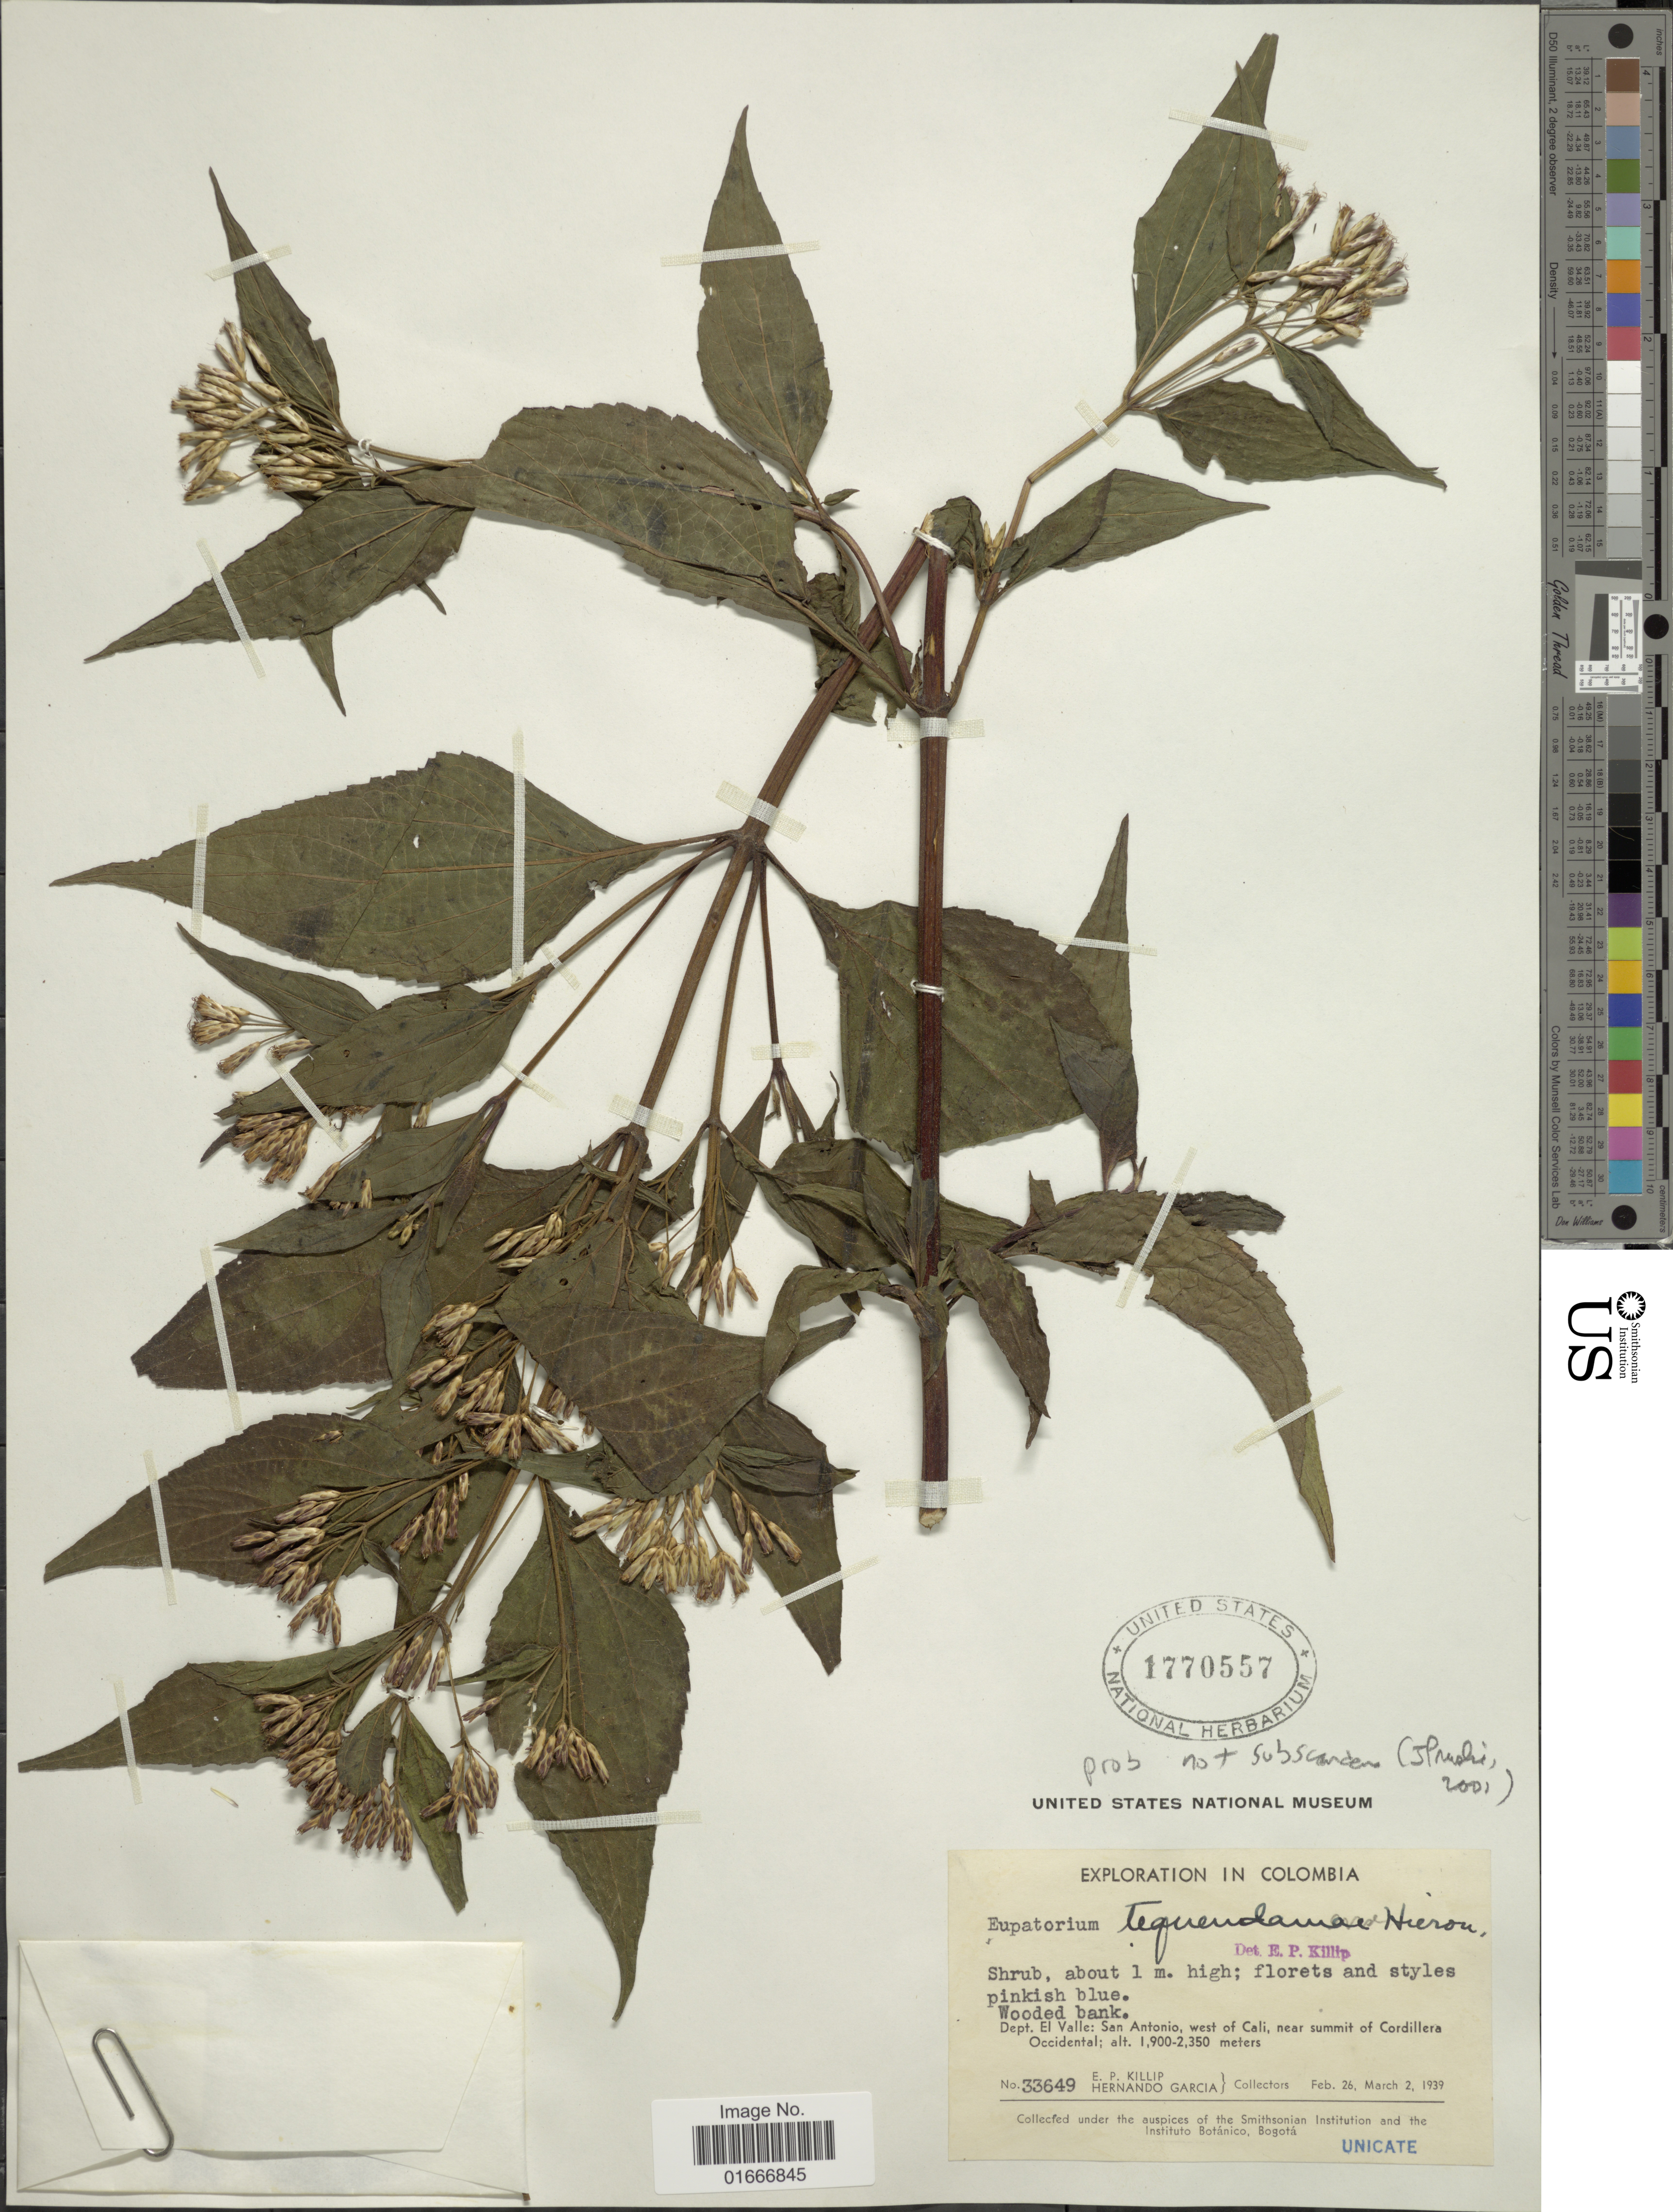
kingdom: Plantae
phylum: Tracheophyta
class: Magnoliopsida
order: Asterales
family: Asteraceae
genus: Chromolaena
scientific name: Chromolaena subscandens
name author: (Hieron.) R.M. King & H. Rob.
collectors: E. P. Killip & H. Garcia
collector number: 33649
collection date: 1939-02-26/1939-03-02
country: Colombia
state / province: Valle del Cauca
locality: Colombia. Dooded bank. Dept. El Valle: San Antonio, west of Cali, near summit of Cordillera Occidental.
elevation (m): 1900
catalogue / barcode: US 1770557